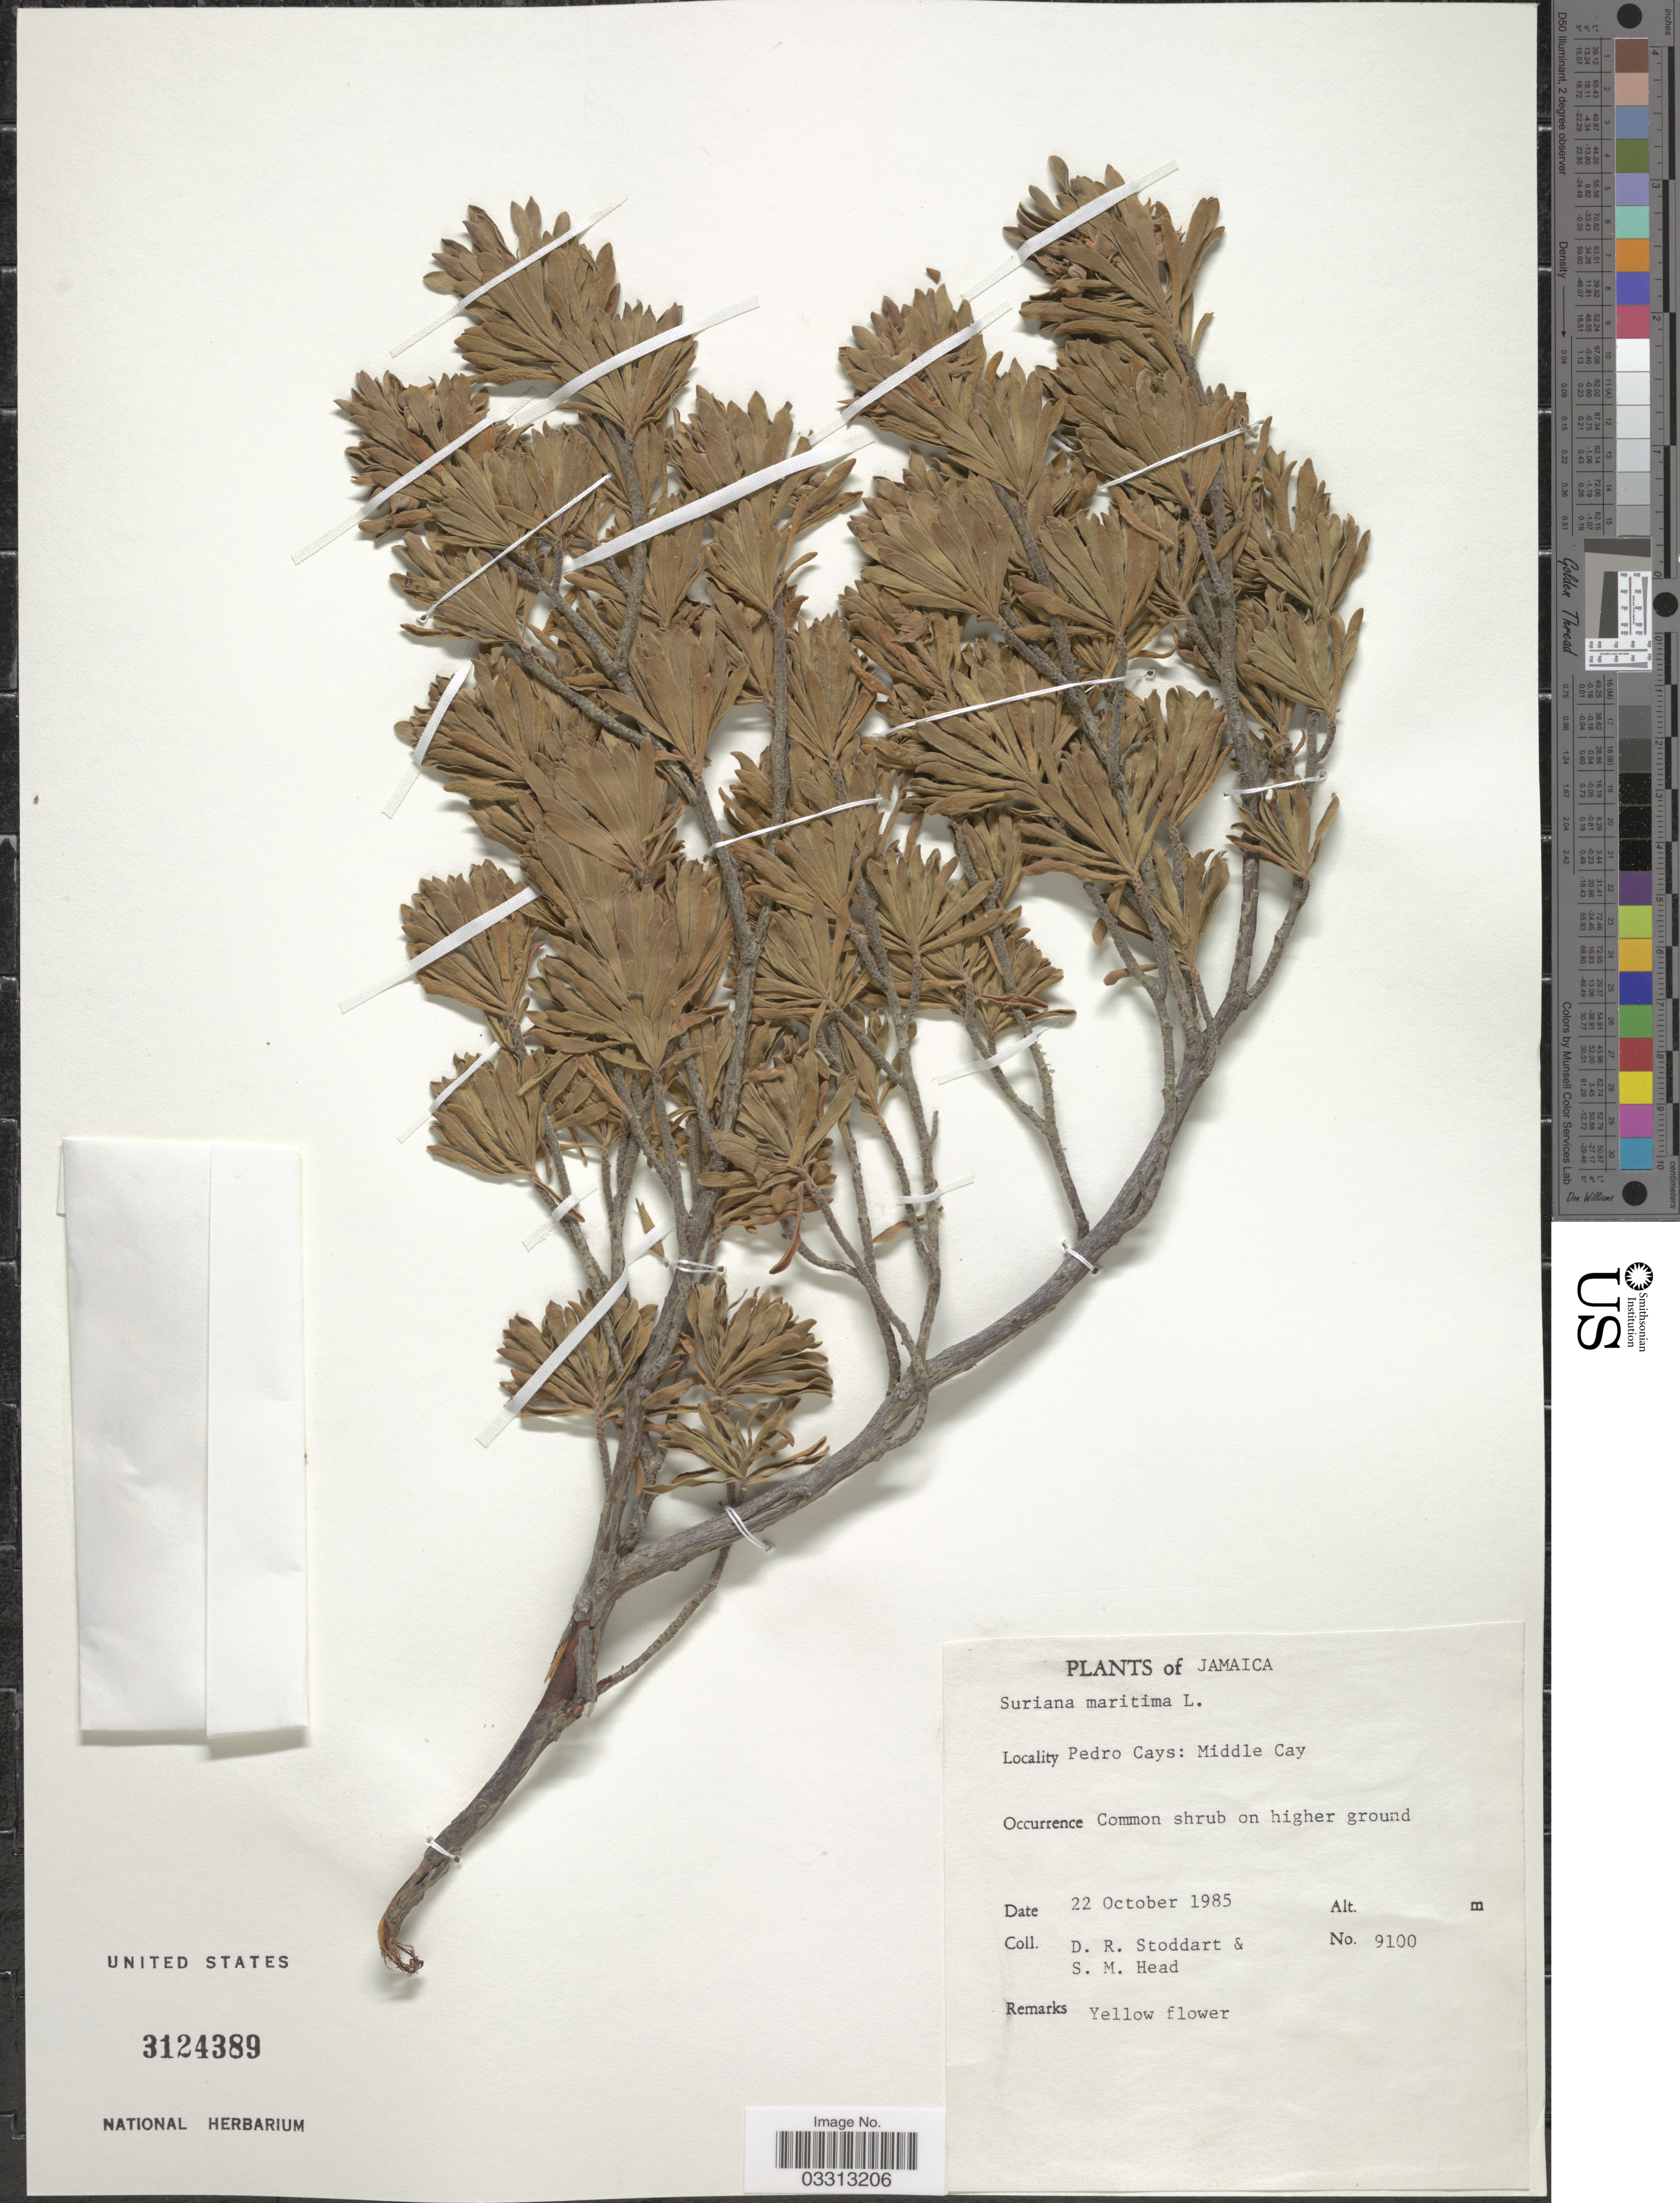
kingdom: Plantae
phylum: Tracheophyta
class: Magnoliopsida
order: Fabales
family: Surianaceae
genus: Suriana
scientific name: Suriana maritima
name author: L.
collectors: D. R. Stoddart & S. Head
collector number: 9100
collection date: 1985-10-22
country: Jamaica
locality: Pedro Cays: Middle Cay.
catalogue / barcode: US 3124389